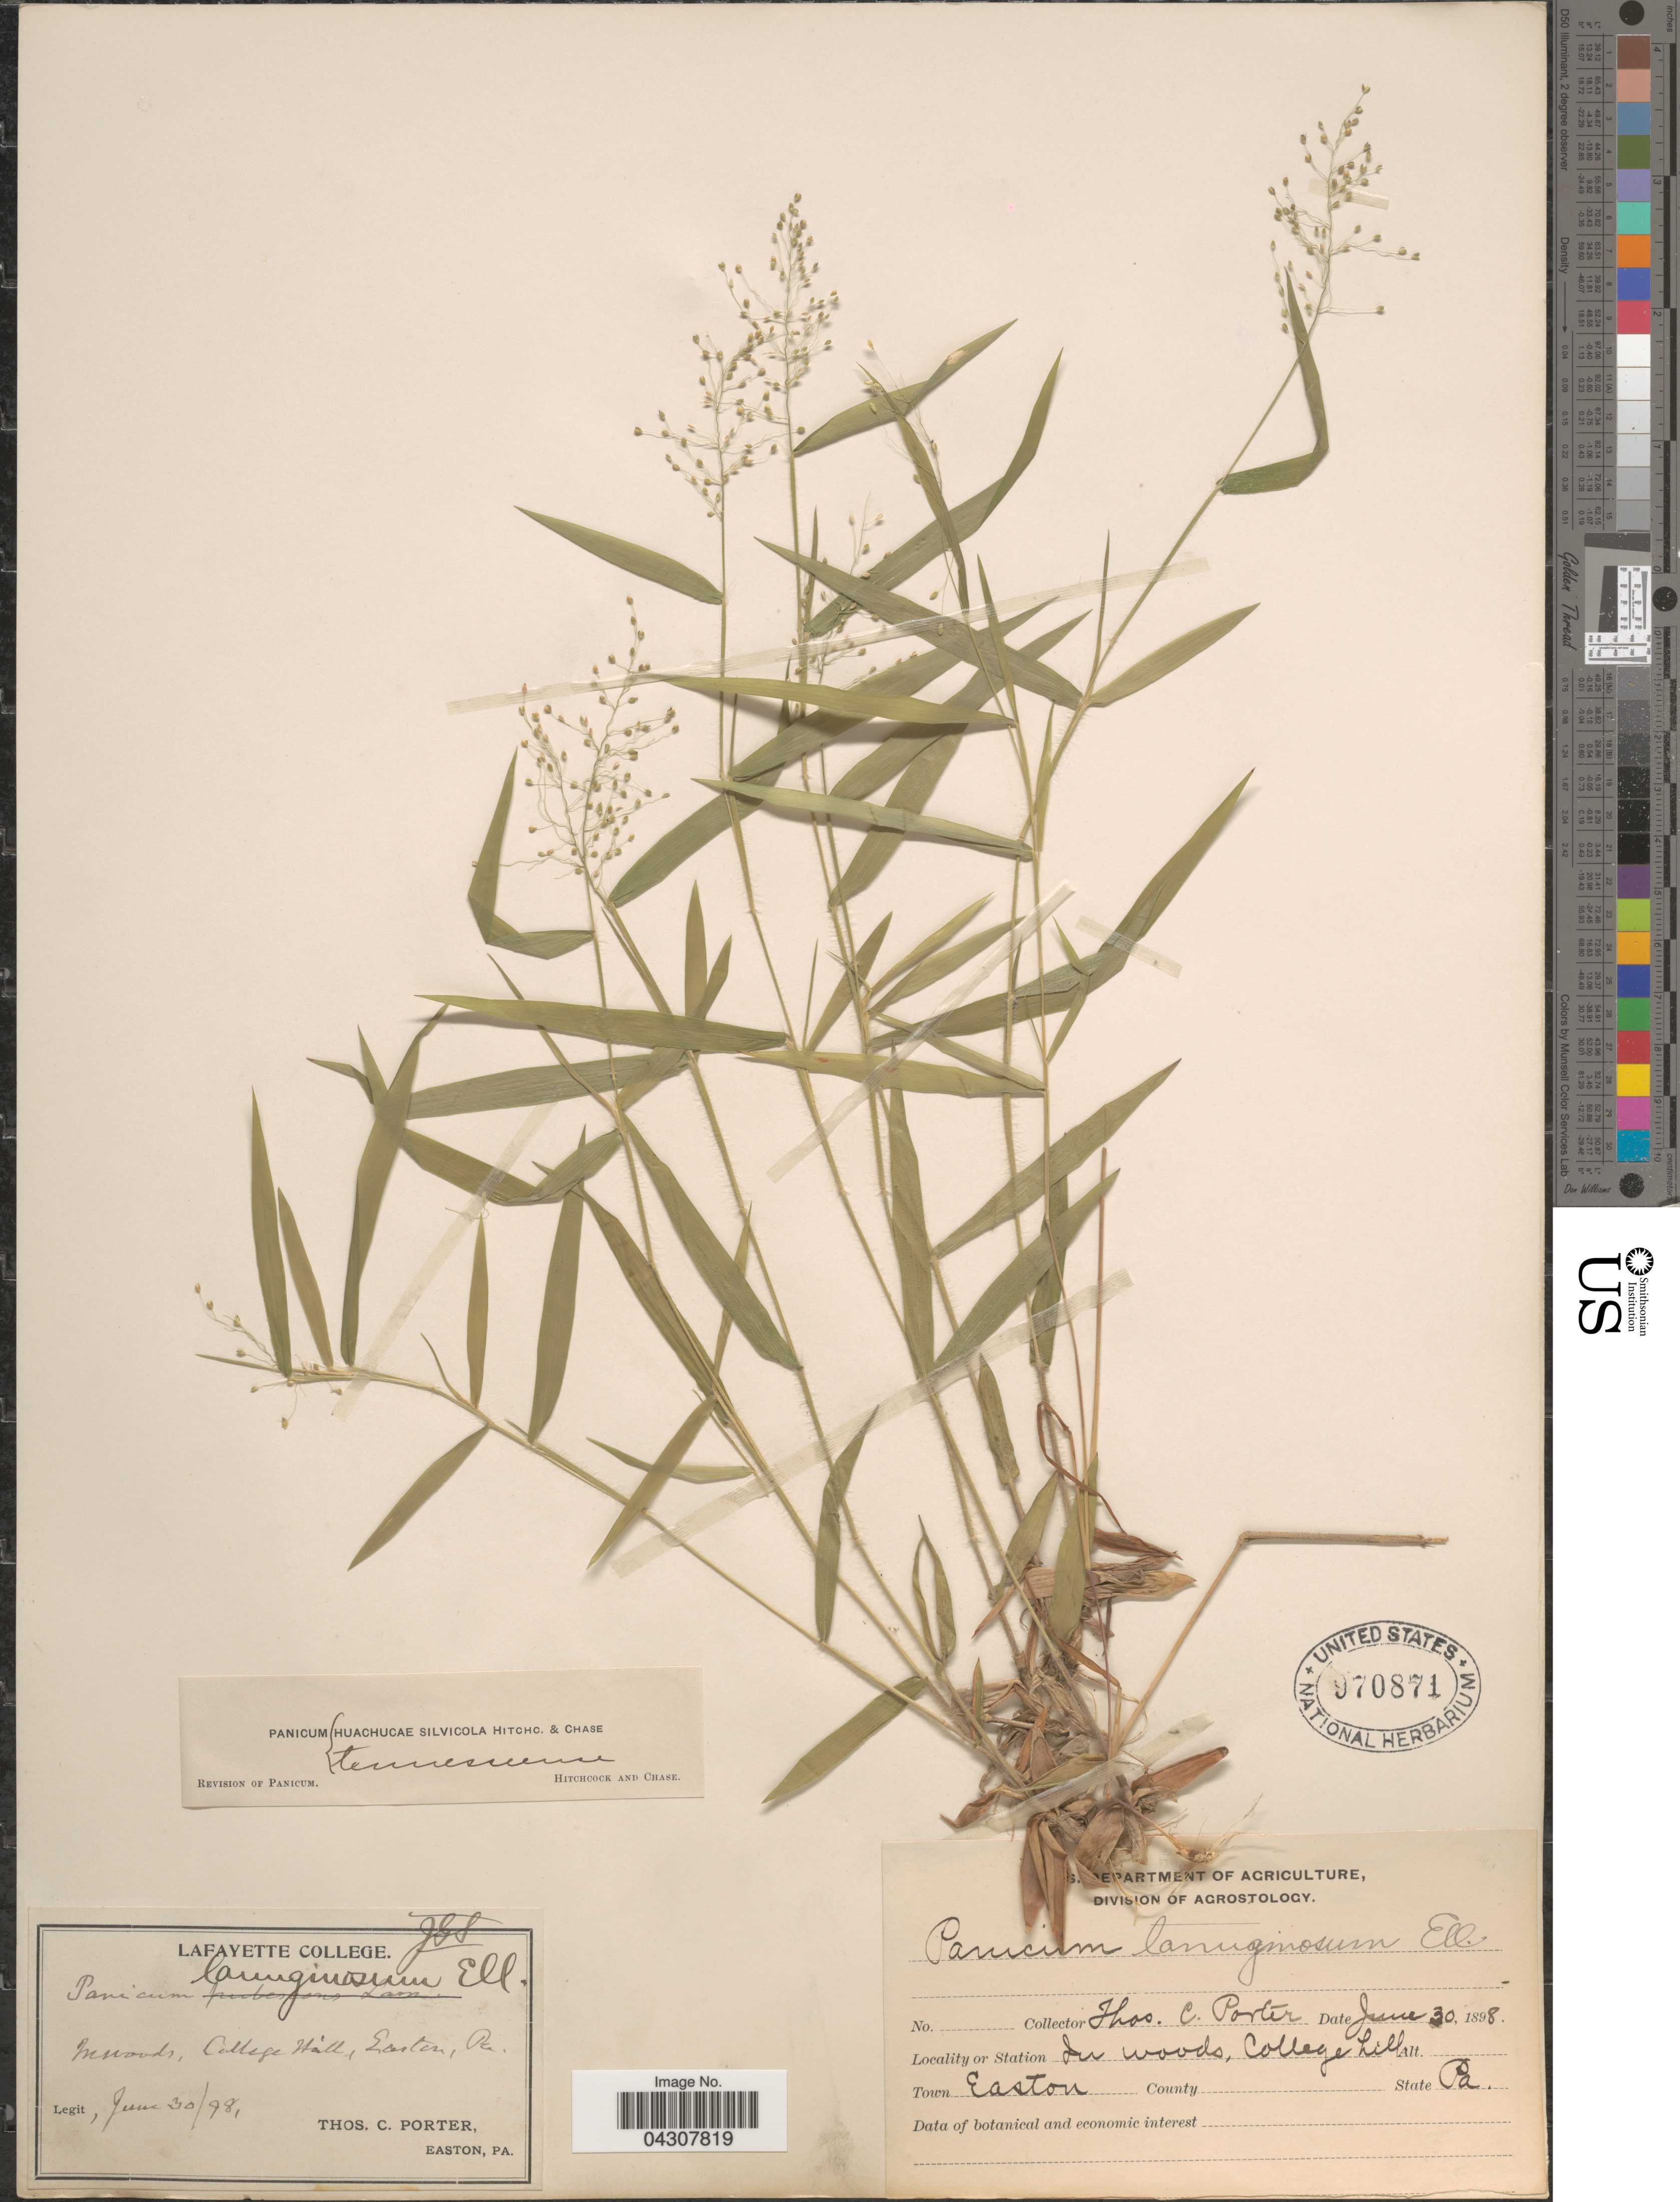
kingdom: Plantae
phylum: Tracheophyta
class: Liliopsida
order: Poales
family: Poaceae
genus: Dichanthelium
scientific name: Dichanthelium acuminatum var. acuminatum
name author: (Sw.) Gould & C.A. Clark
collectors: T. Porter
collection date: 1898-06-30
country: United States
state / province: Pennsylvania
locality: In woods, College hill. Town Easton.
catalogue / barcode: US 970871